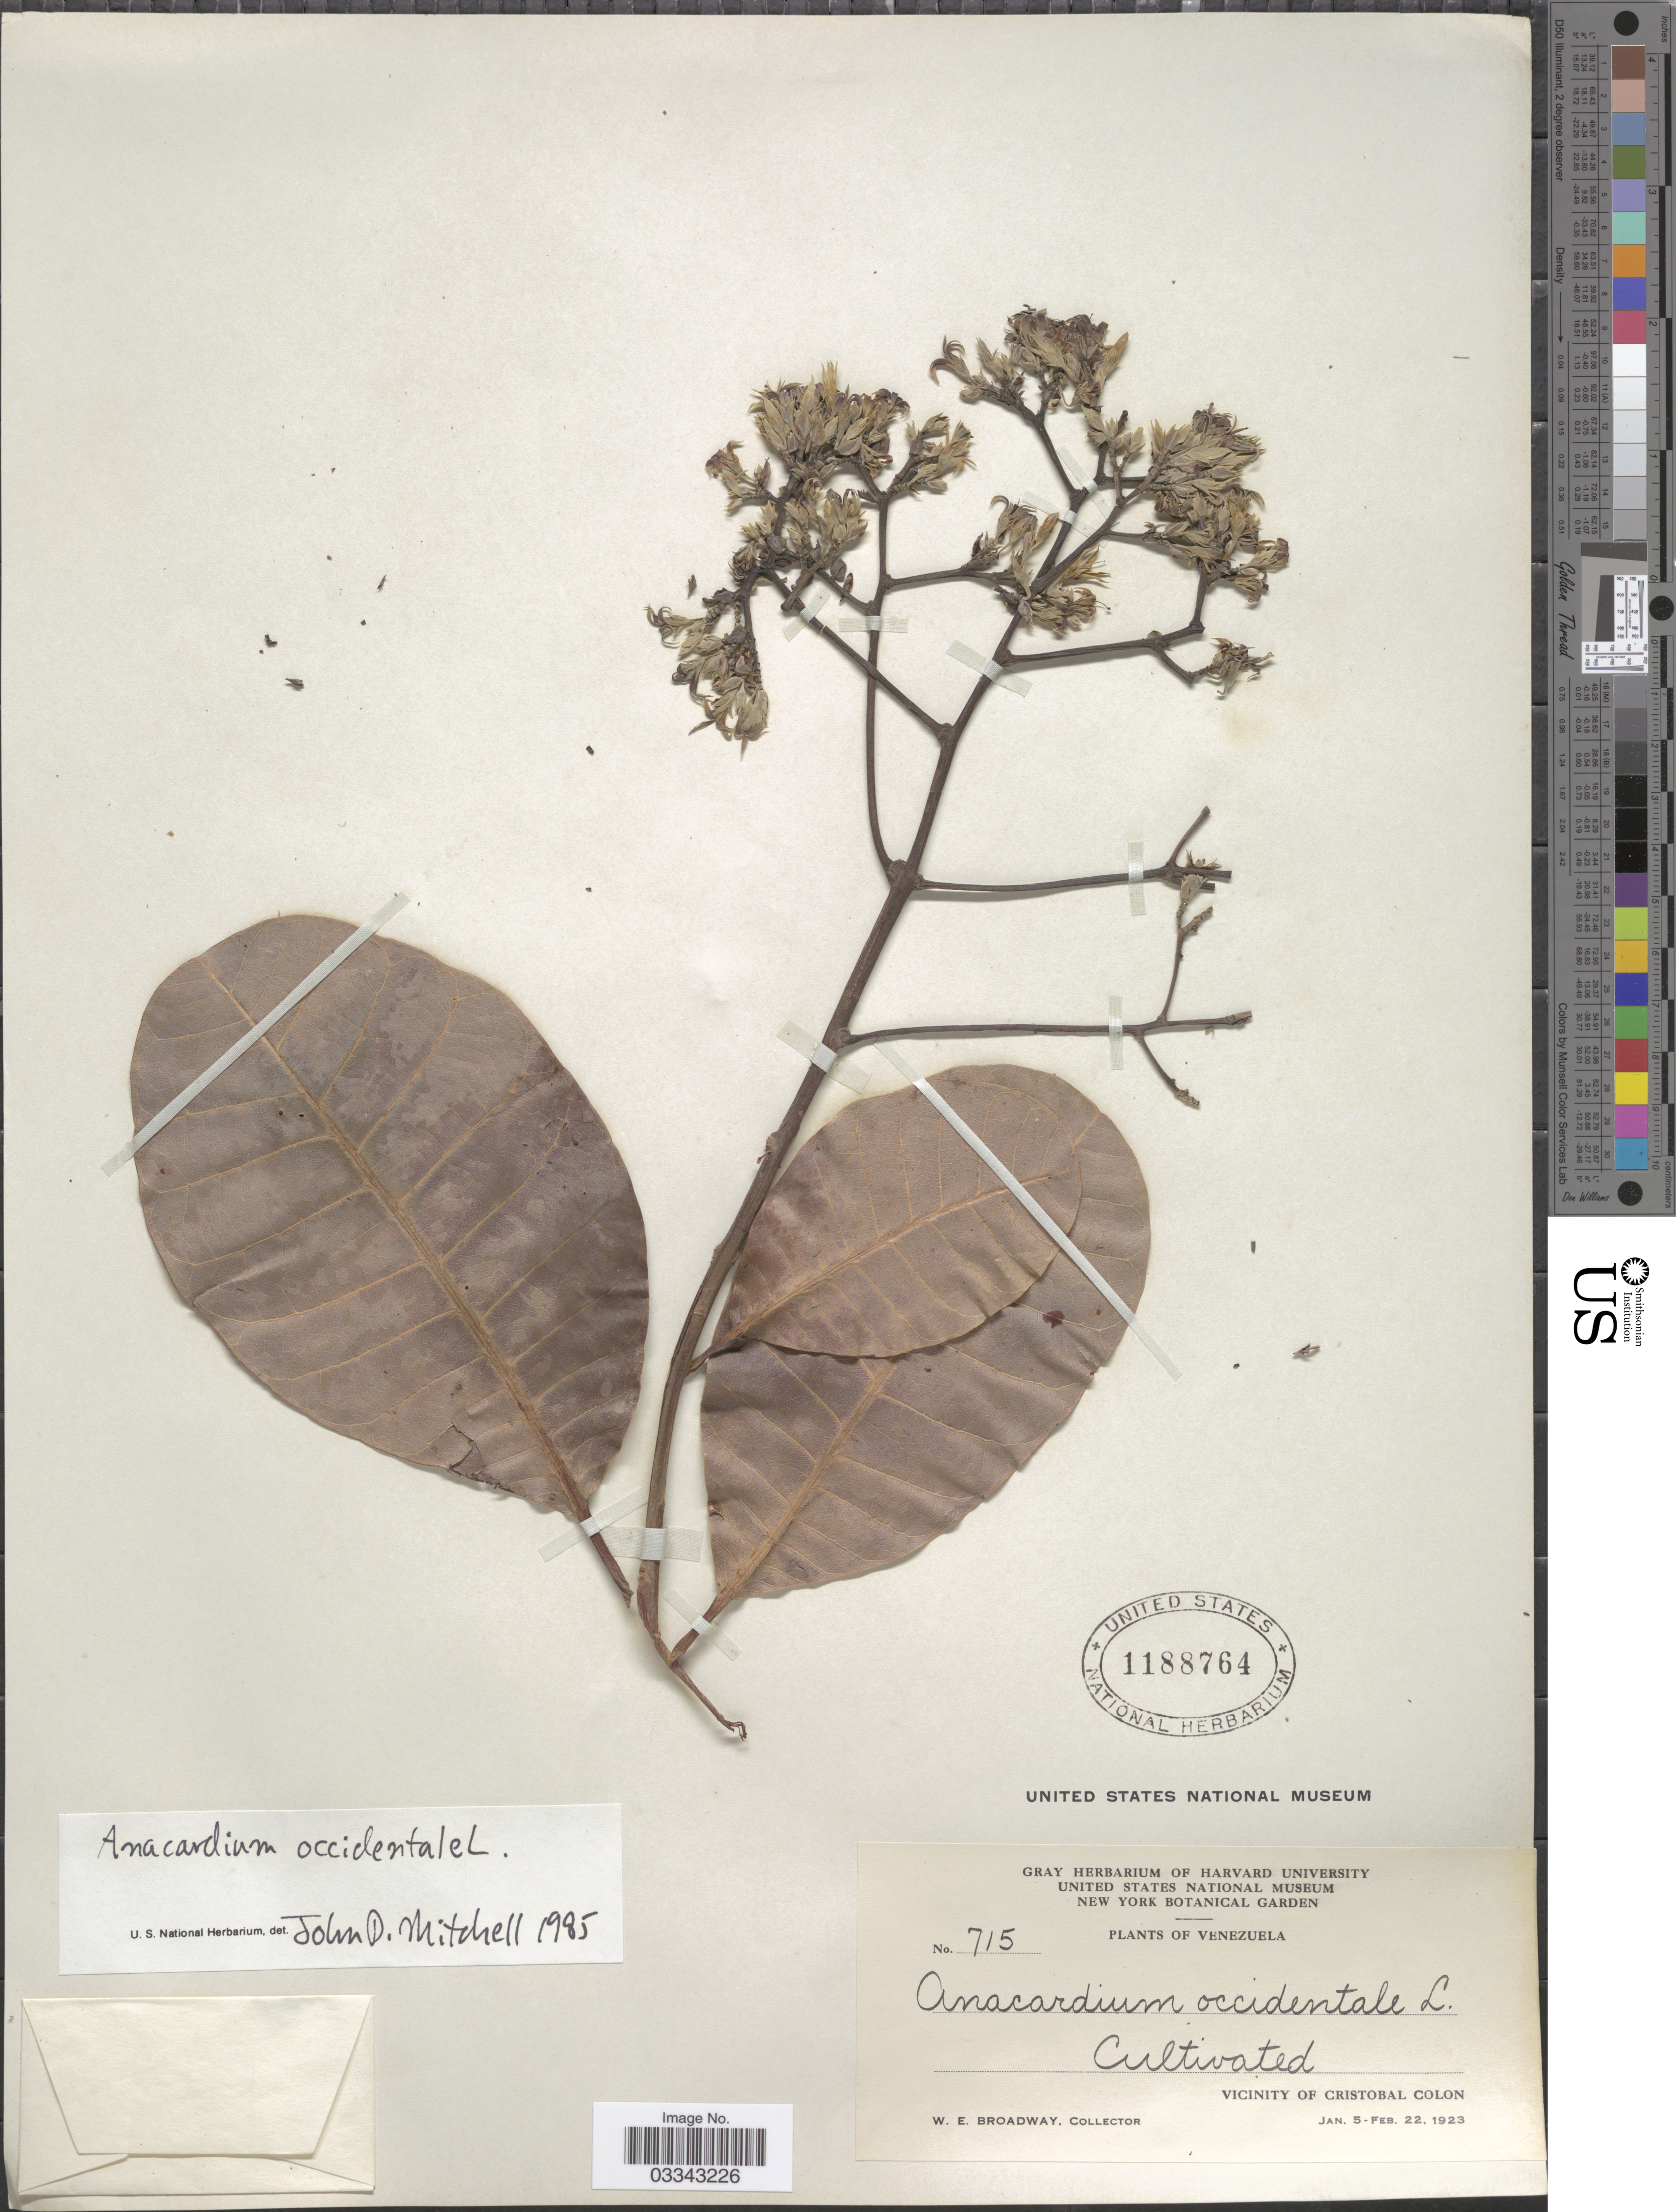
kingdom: Plantae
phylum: Tracheophyta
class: Magnoliopsida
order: Sapindales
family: Anacardiaceae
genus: Anacardium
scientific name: Anacardium occidentale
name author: L.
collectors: W. E. Broadway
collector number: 715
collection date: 1923-01-05/1923-02-22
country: Venezuela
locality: Vicinity of Cristobal Colon.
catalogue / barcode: US 1188764